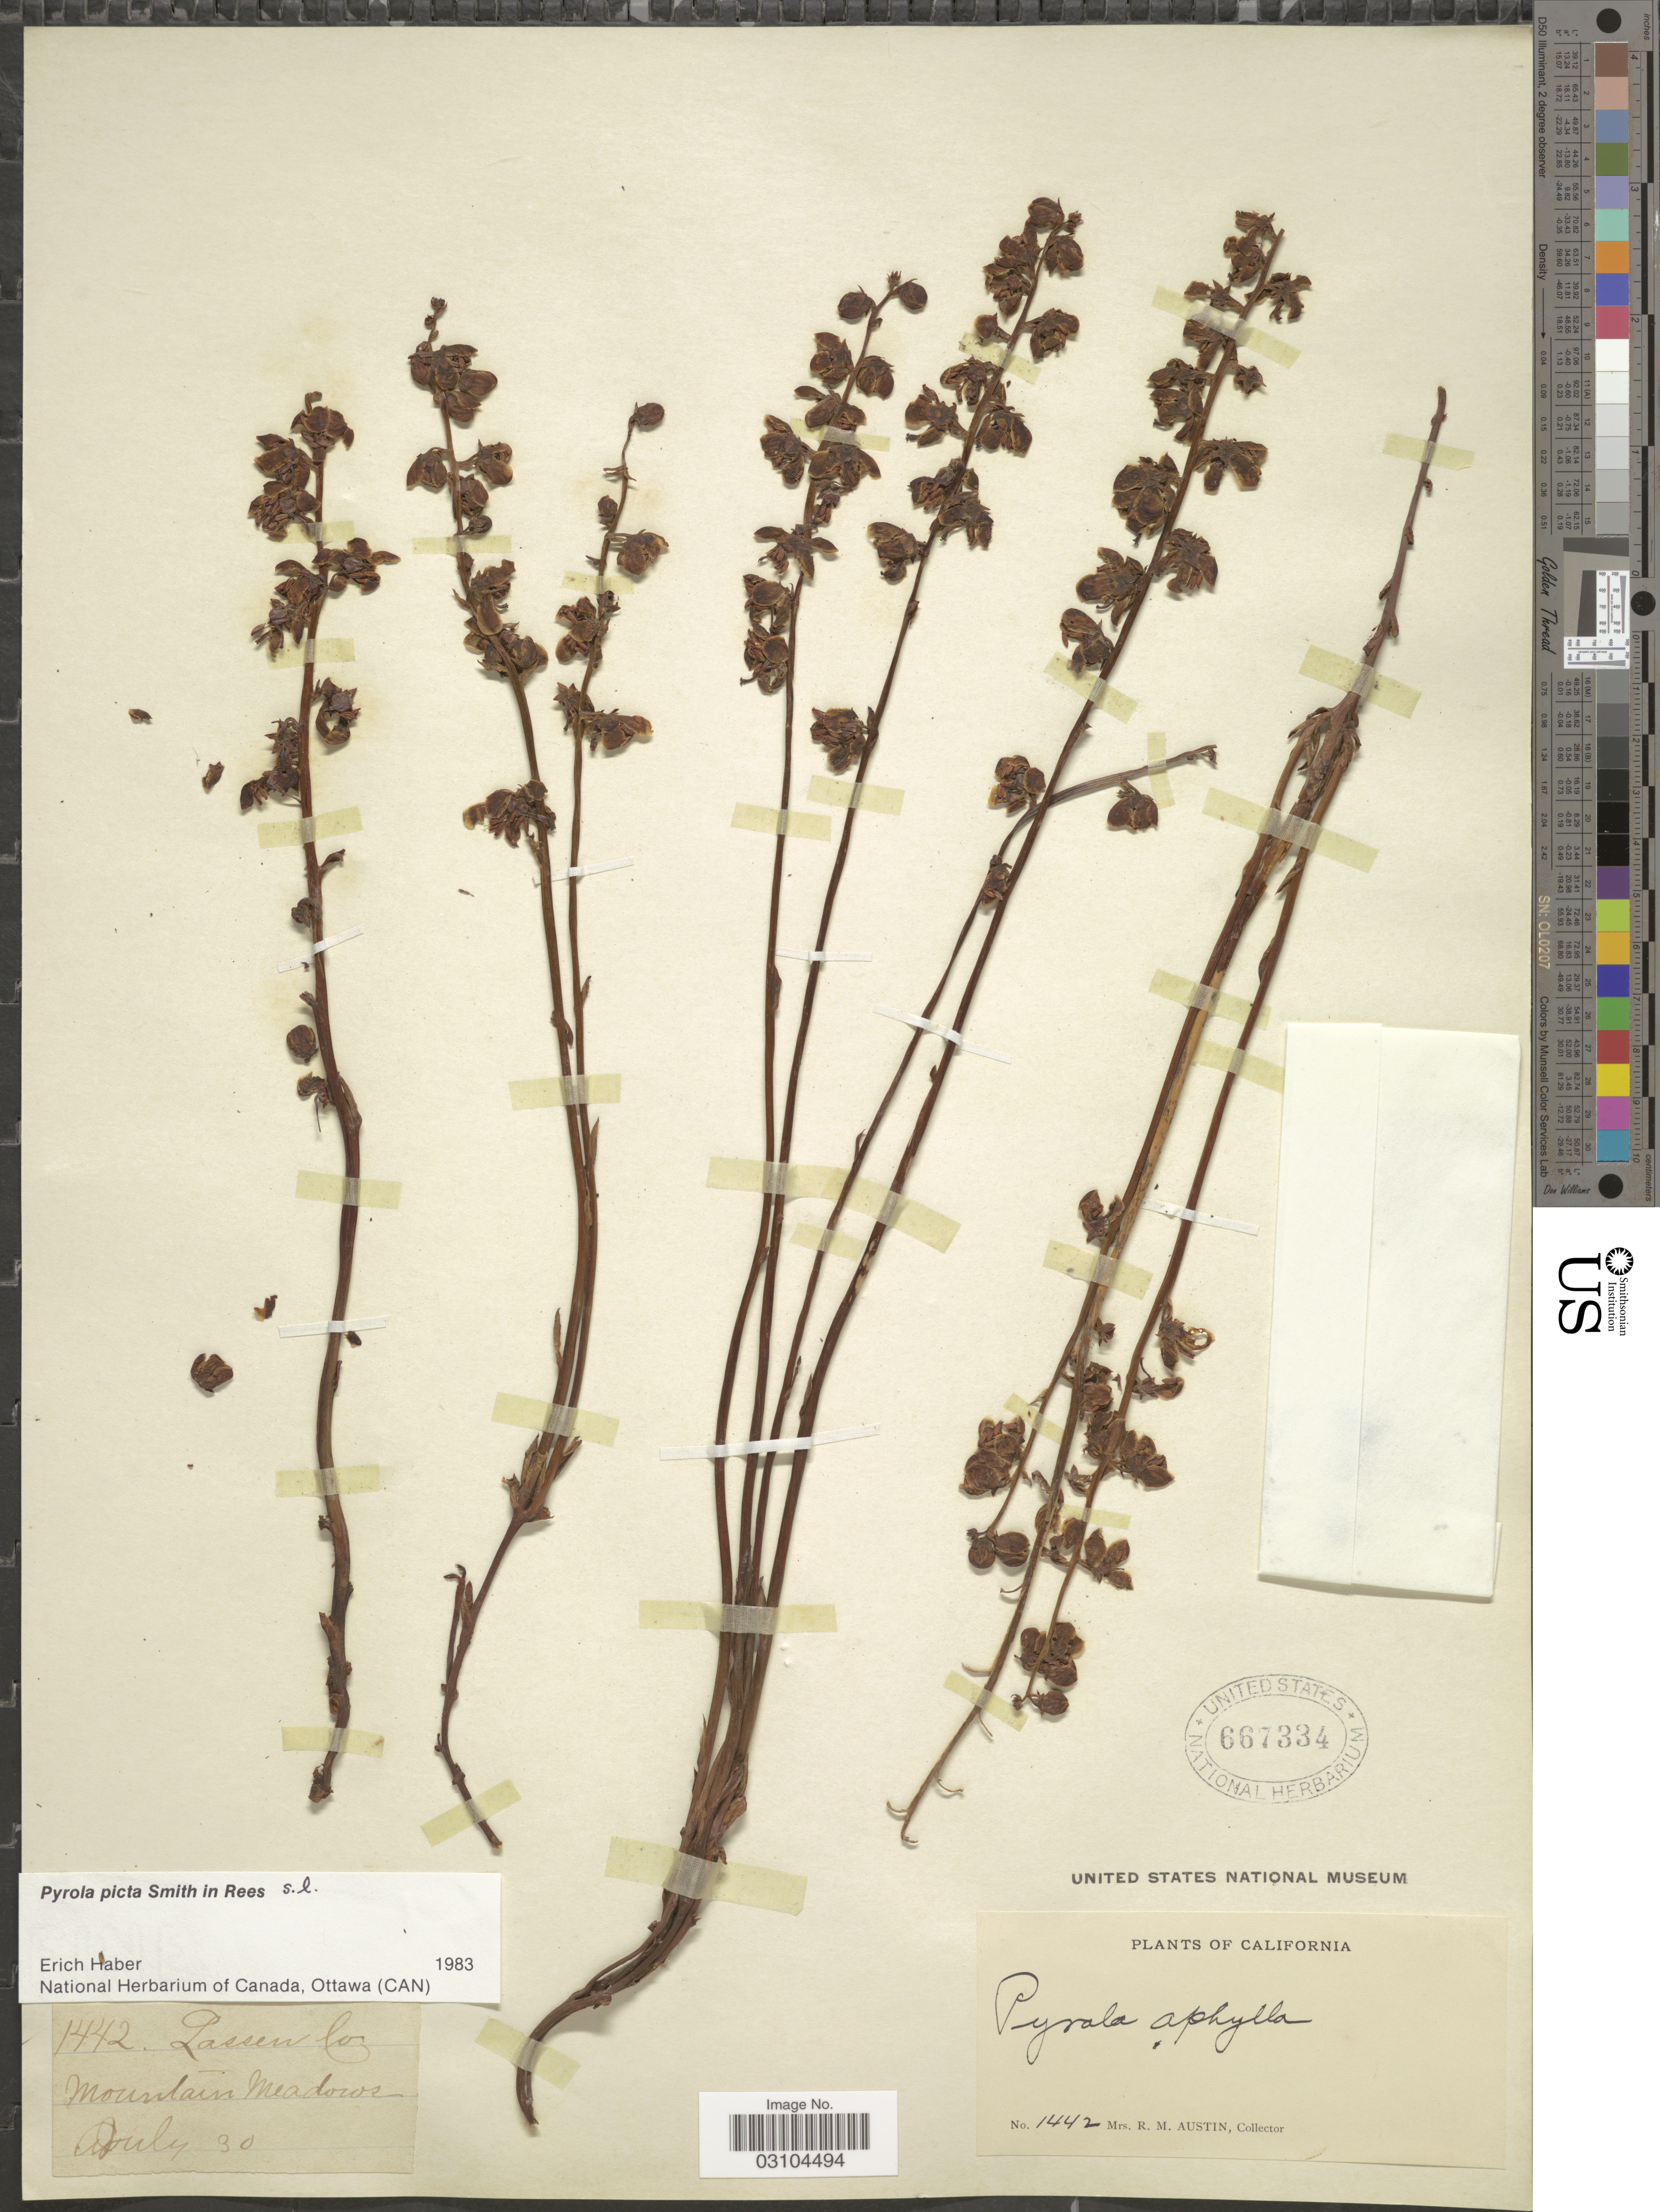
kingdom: Plantae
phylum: Tracheophyta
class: Magnoliopsida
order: Ericales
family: Ericaceae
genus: Pyrola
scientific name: Pyrola picta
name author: Sm. in Rees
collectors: R. Austin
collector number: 1442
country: United States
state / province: California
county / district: Lassen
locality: Lassen Co. Mountain Meadows.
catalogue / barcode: US 667334